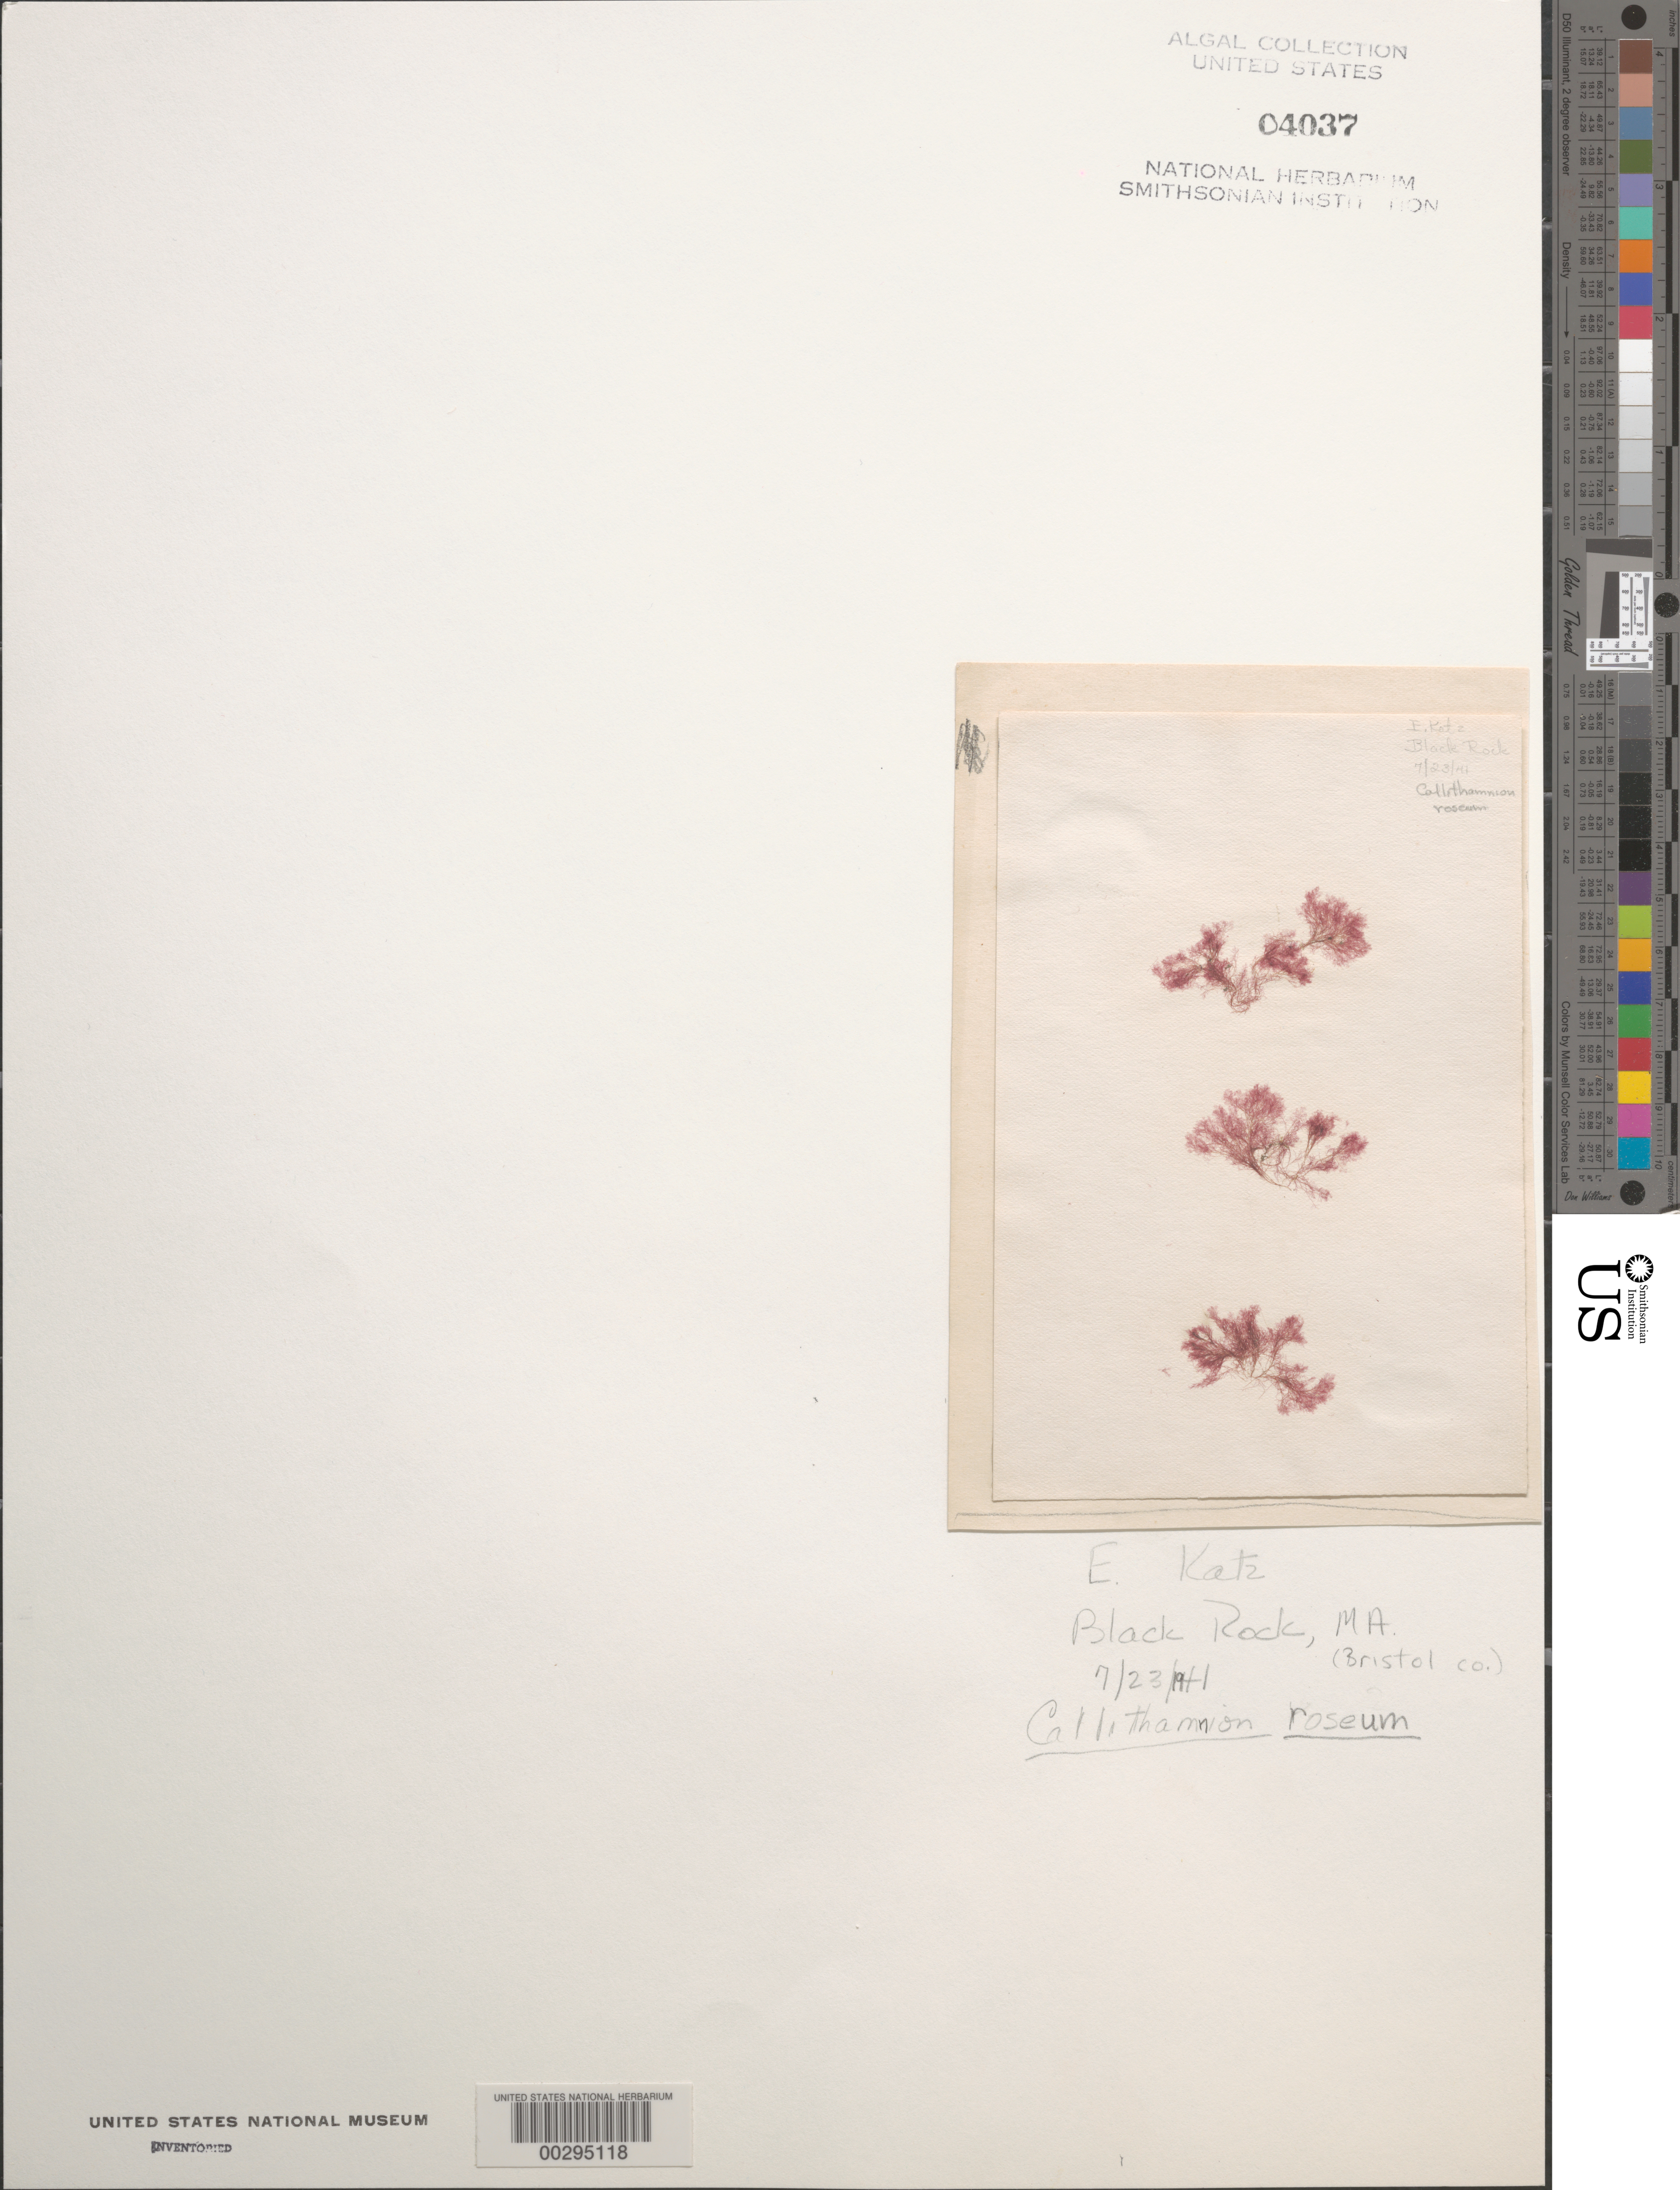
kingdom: Plantae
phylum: Rhodophyta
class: Florideophyceae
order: Ceramiales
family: Callithamniaceae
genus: Gaillona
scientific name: Gaillona rosea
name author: (Roth) A. Athanasiadis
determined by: Algae name updating Project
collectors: E. Katz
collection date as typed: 23 Jul 1941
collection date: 1941-07-23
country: United States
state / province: Massachusetts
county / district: Bristol County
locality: Black Rock, New Bedford Harbor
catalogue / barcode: US 4037